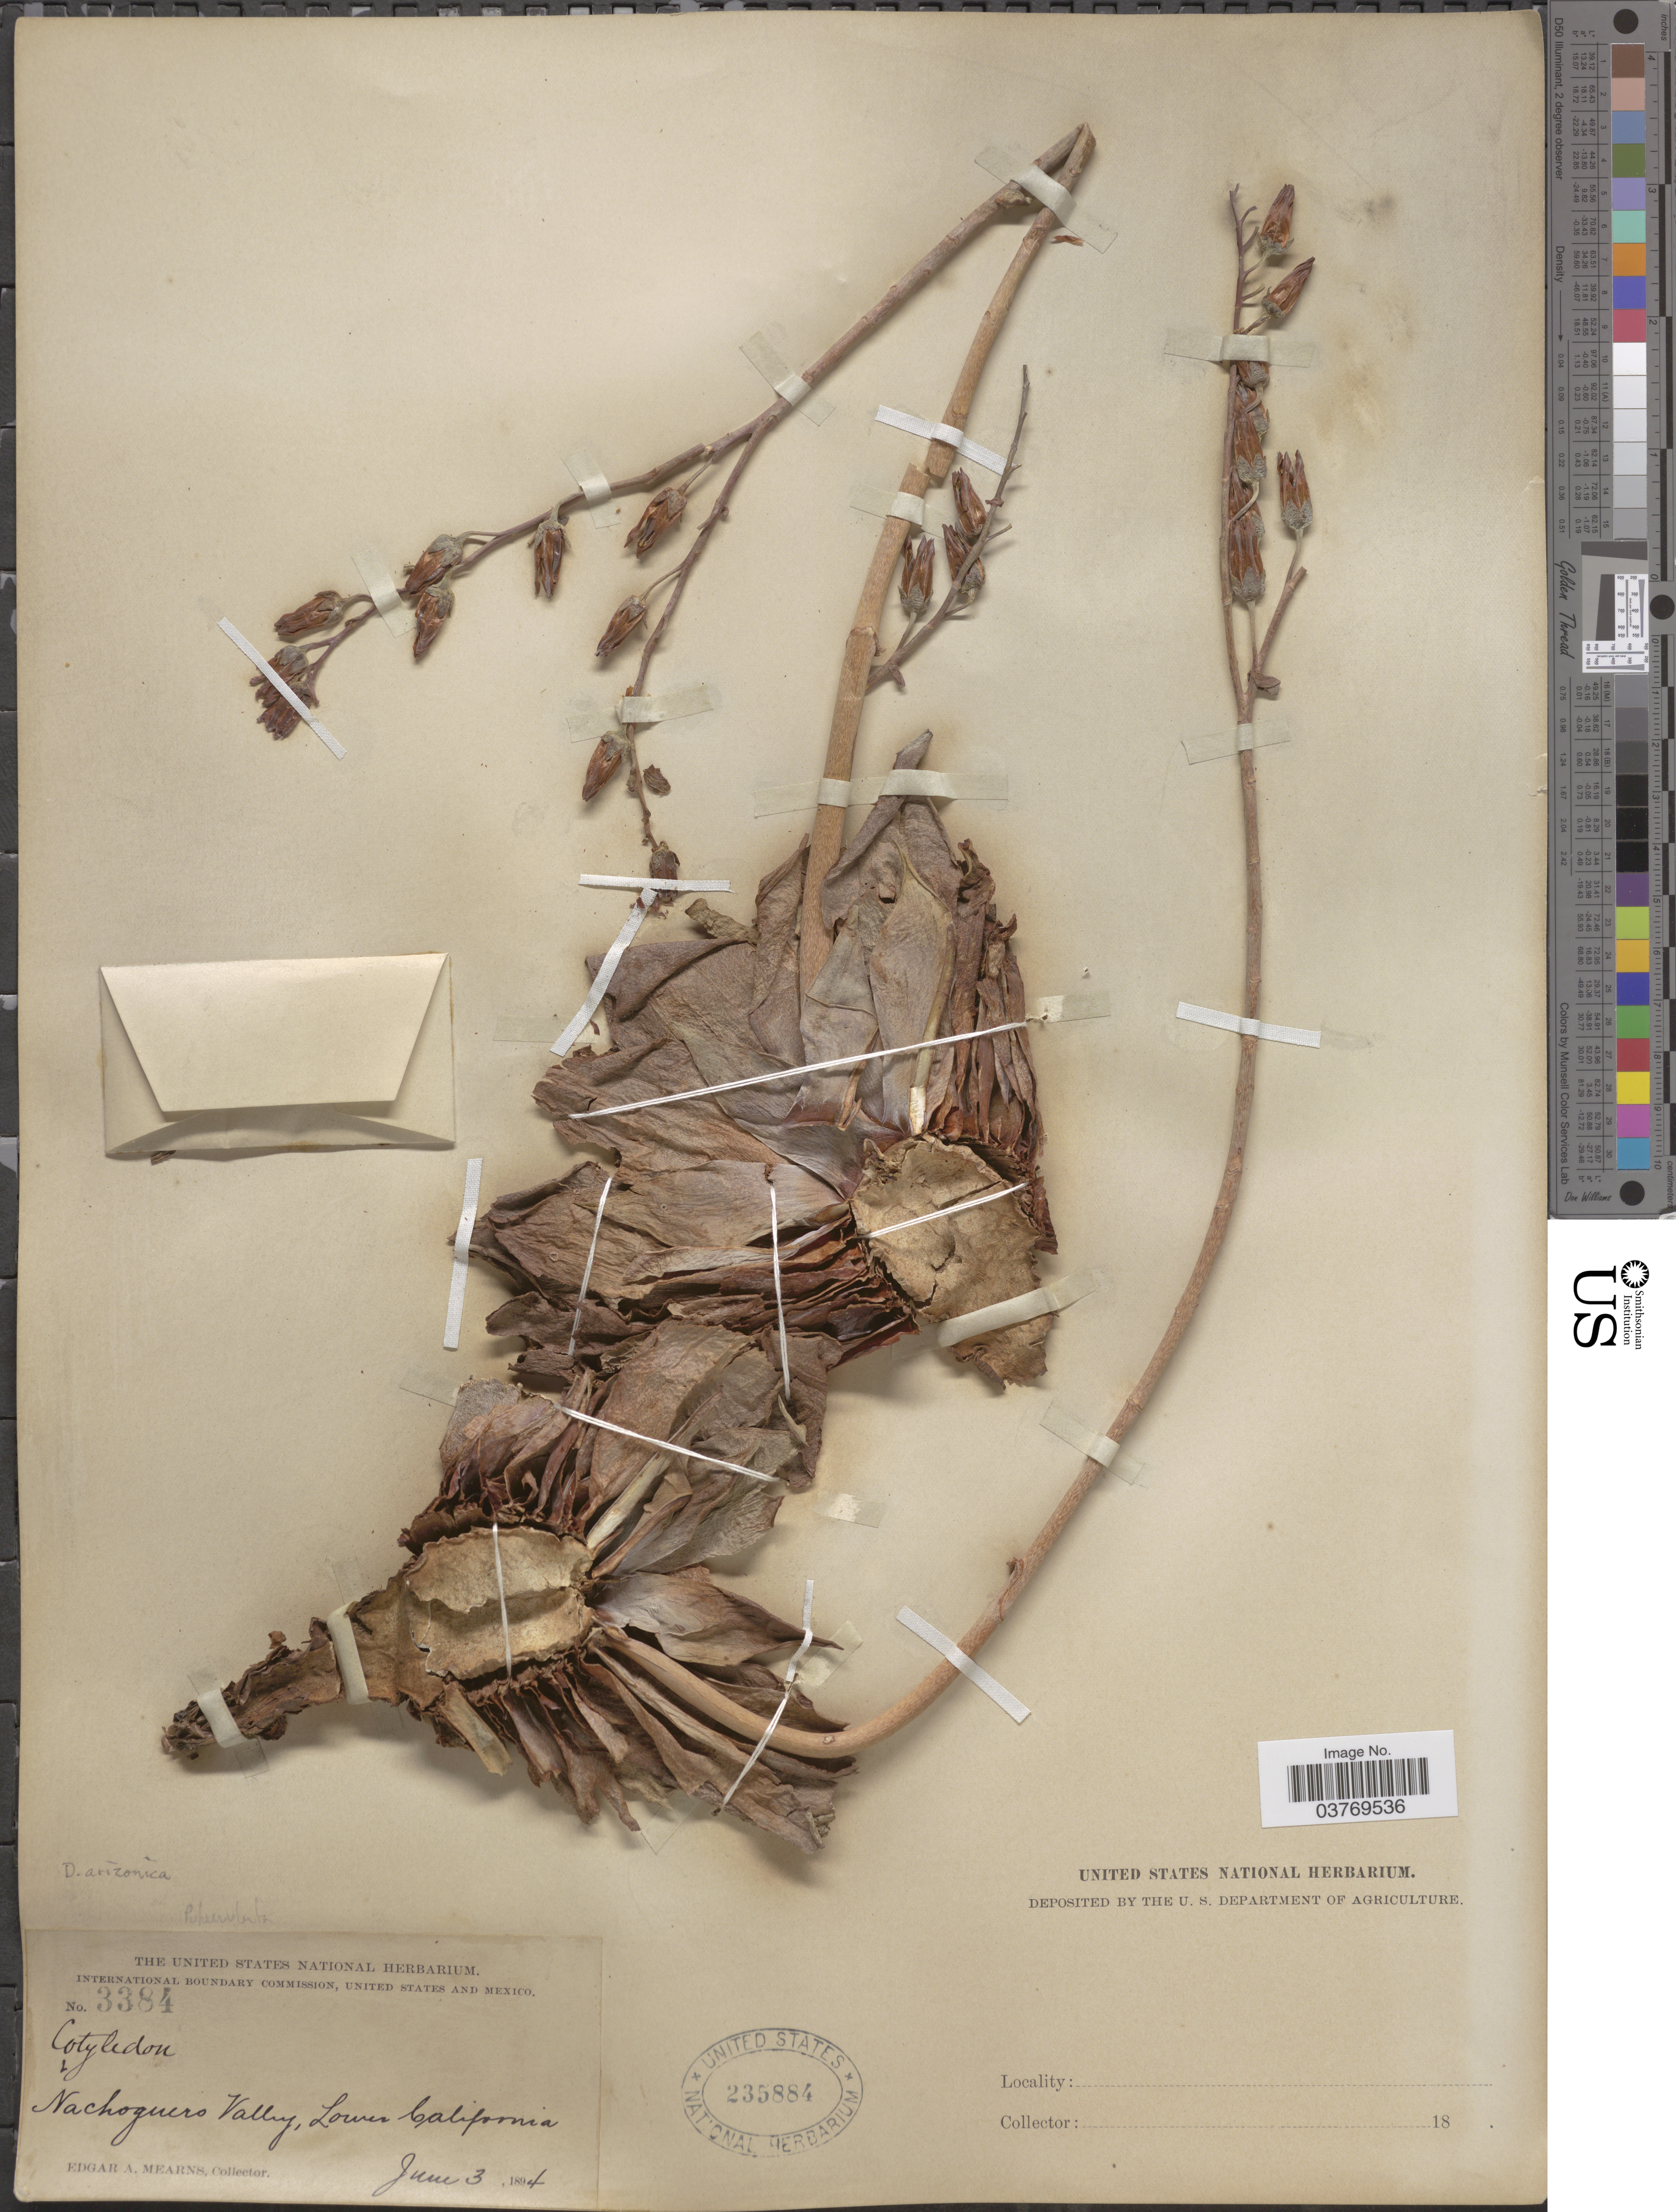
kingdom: Plantae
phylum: Tracheophyta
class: Magnoliopsida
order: Saxifragales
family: Crassulaceae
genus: Dudleya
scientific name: Dudleya arizonica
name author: Rose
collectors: E. A. Mearns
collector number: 3384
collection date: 1894-06-03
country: Mexico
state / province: Baja California Norte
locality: Nachoguero Valley.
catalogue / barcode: US 235884